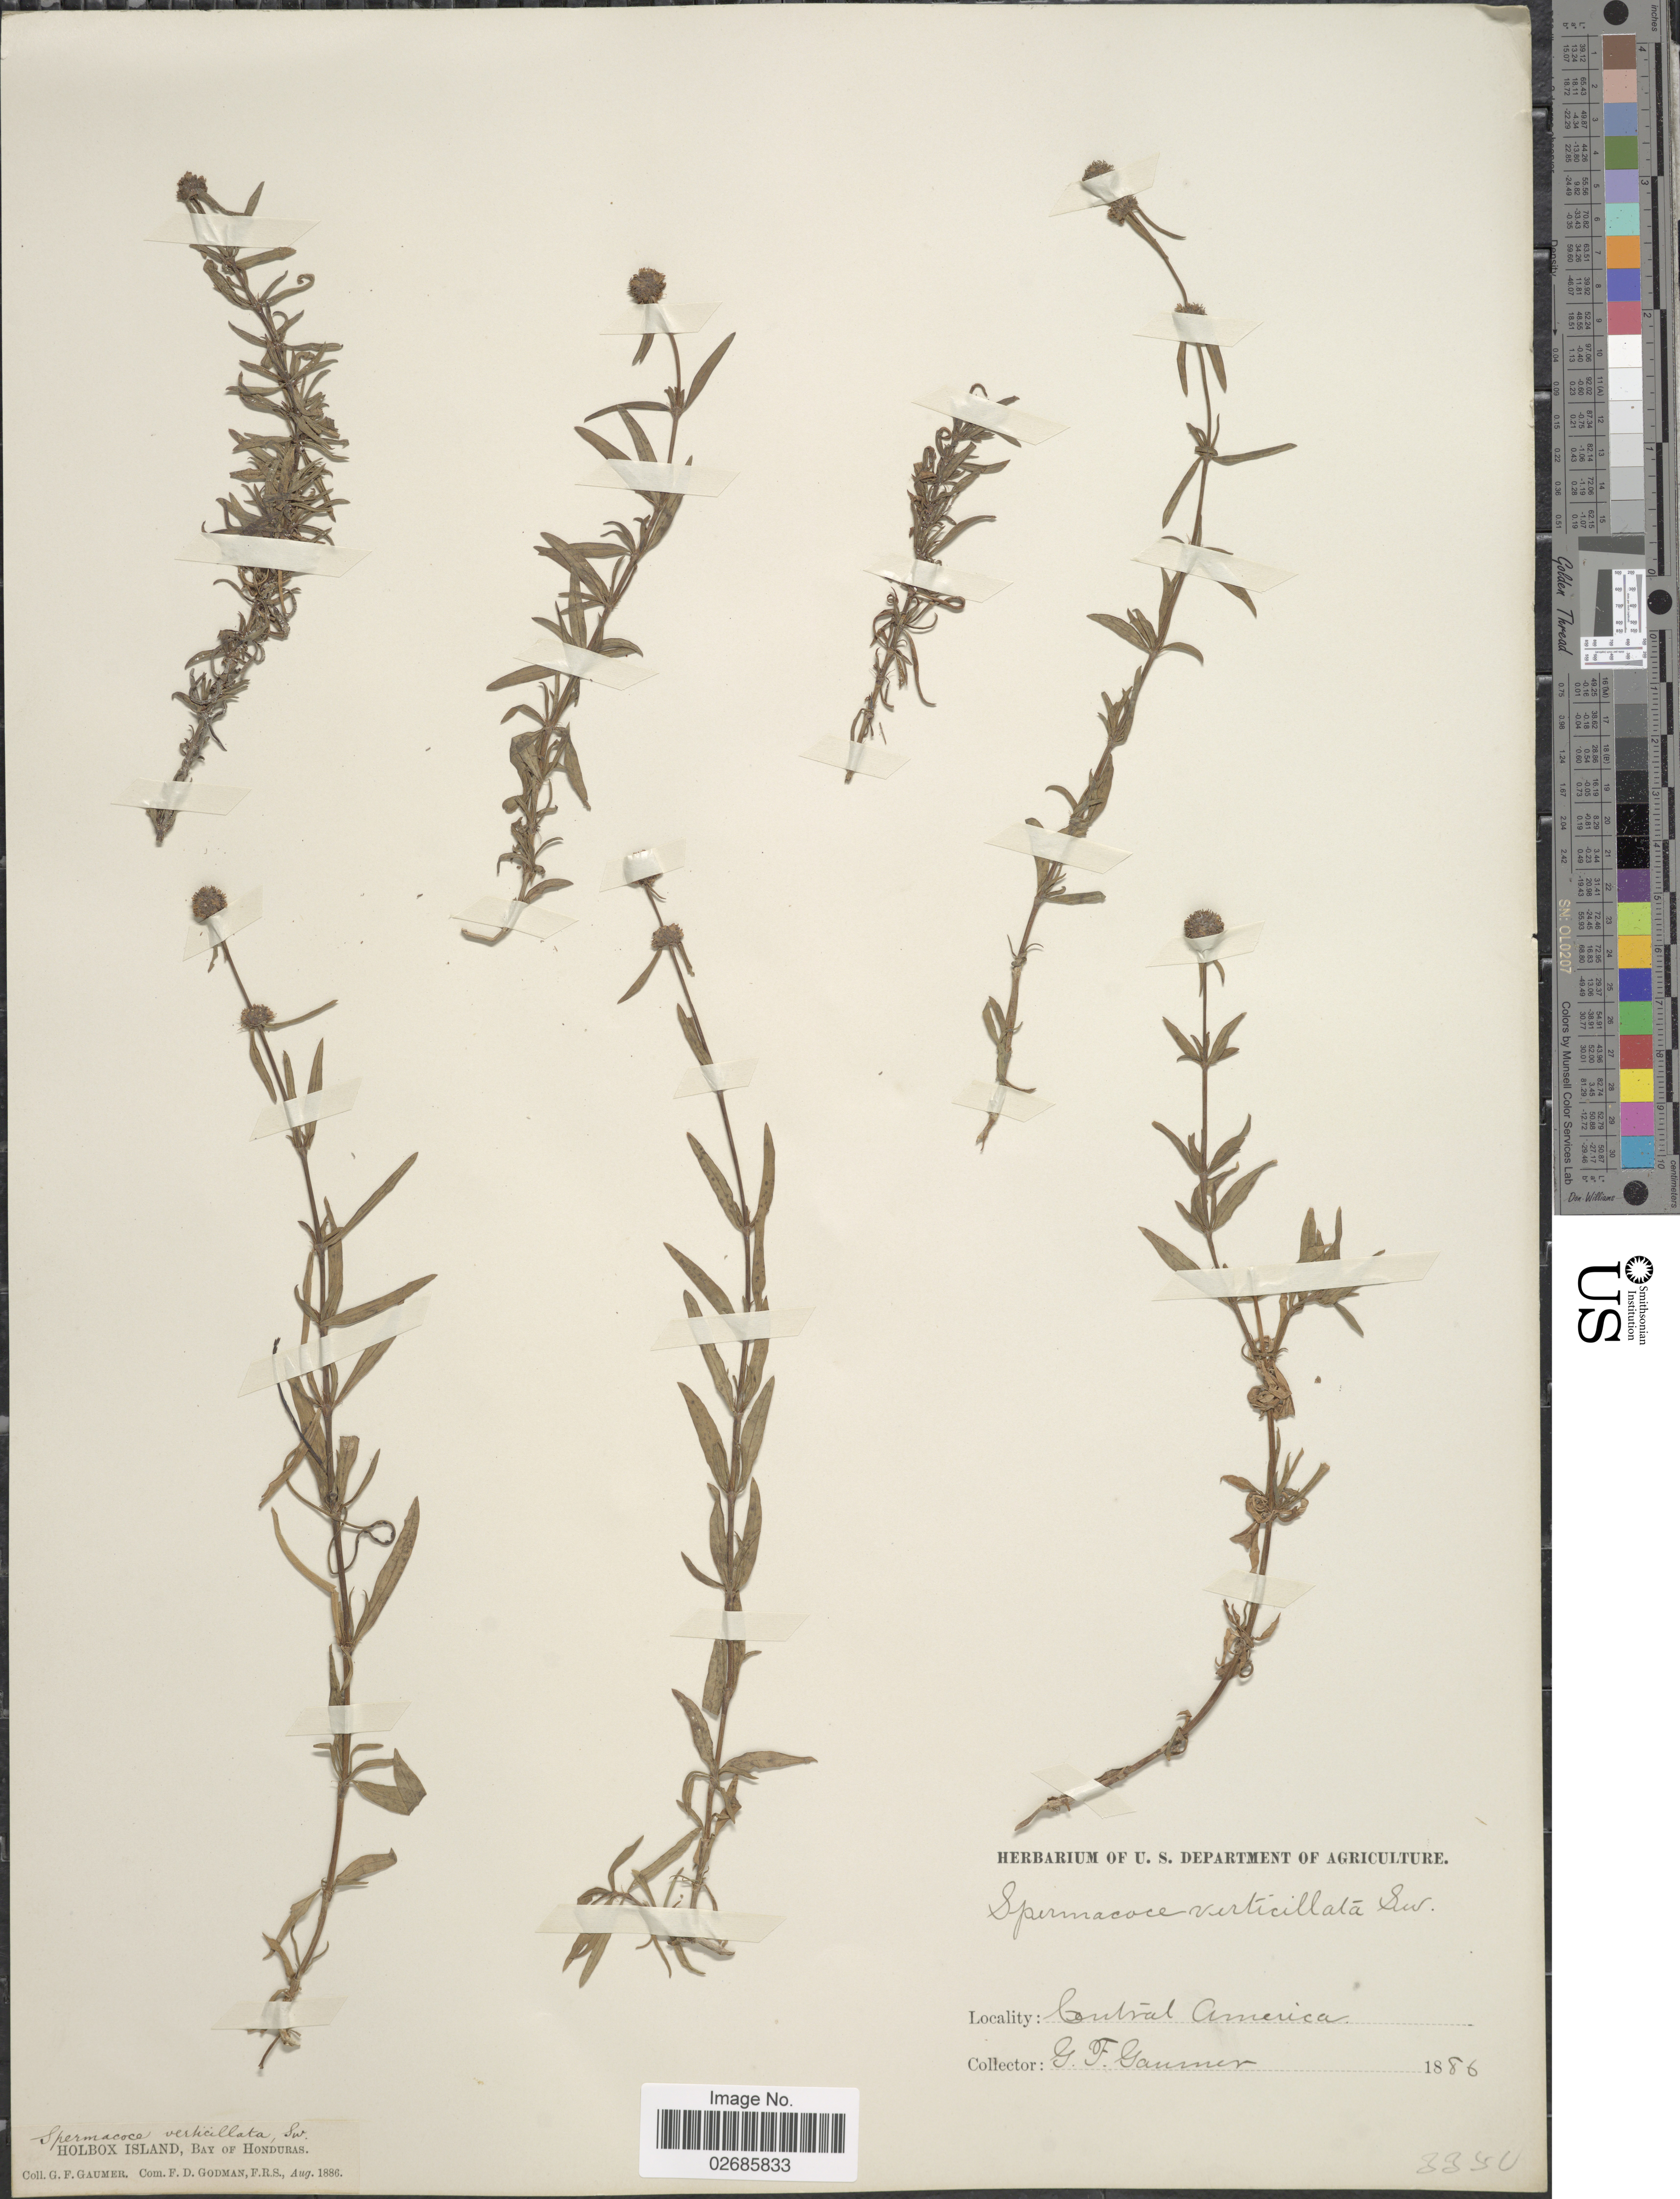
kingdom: Plantae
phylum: Tracheophyta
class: Magnoliopsida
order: Gentianales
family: Rubiaceae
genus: Borreria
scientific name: Borreria verticillata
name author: (L.) G. Mey.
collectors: G. F. Gaumer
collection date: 1886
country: Honduras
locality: Holbox Island, Bay of Honduras.